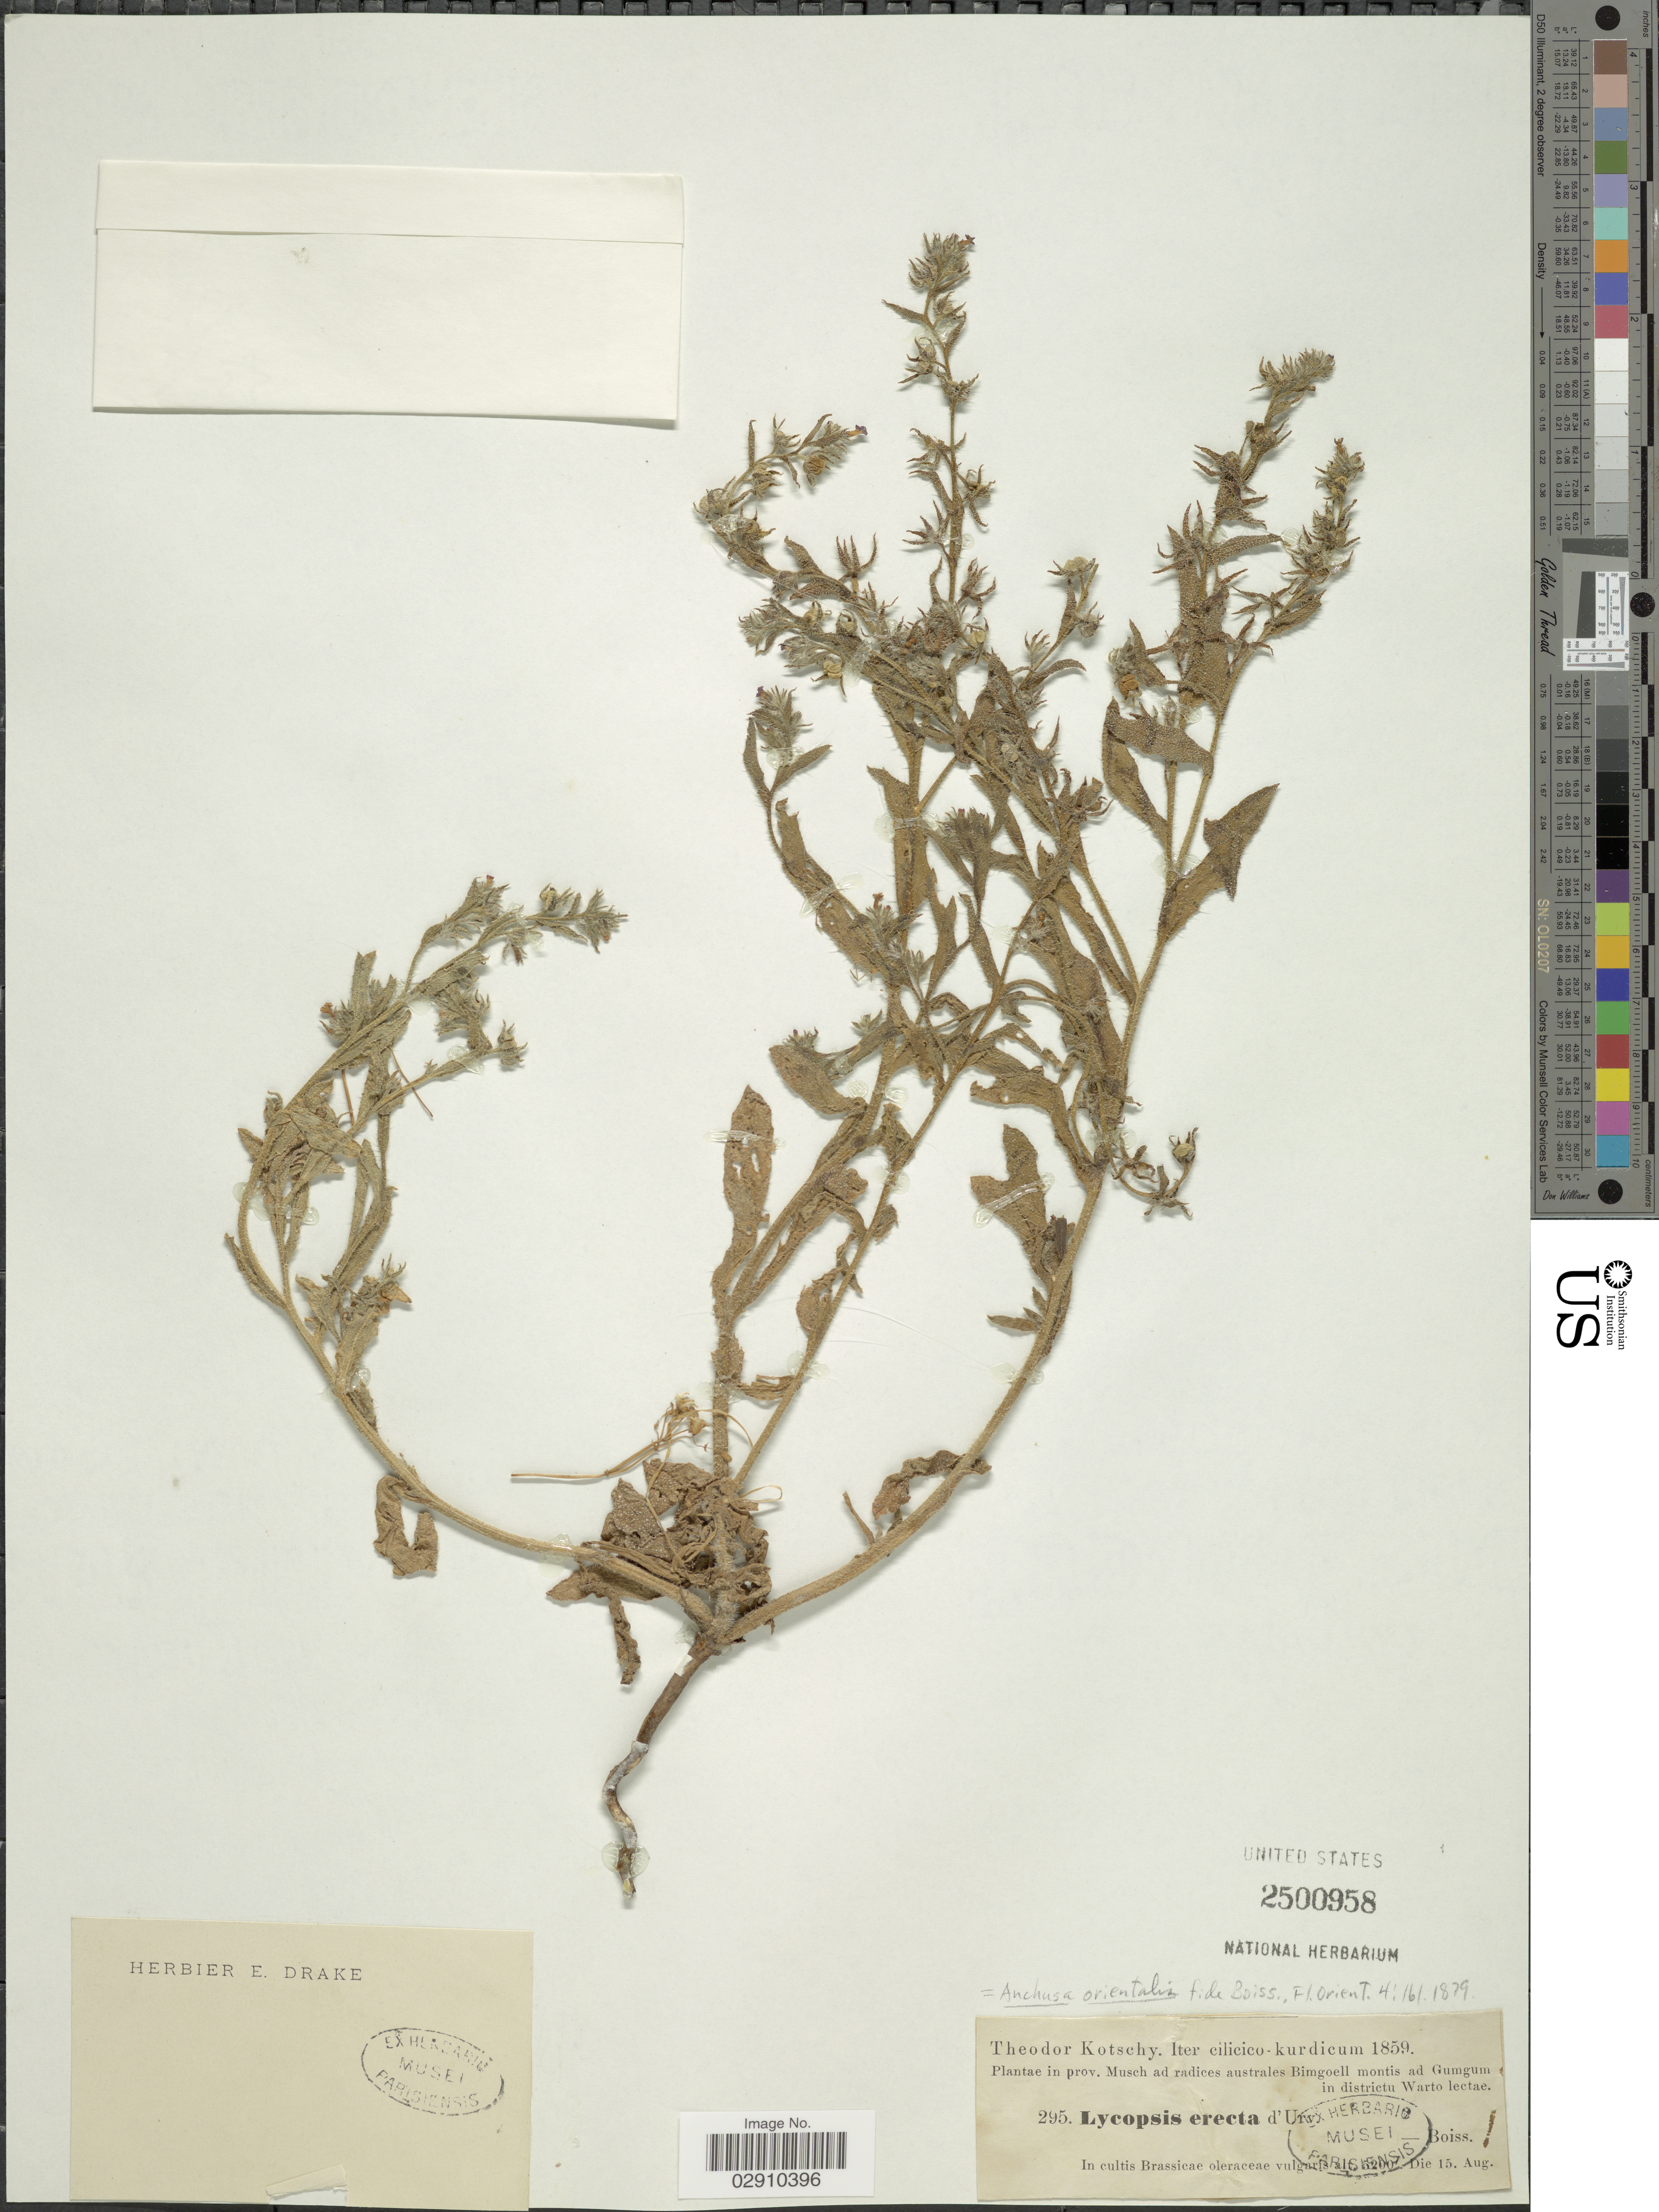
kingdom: Plantae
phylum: Tracheophyta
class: Magnoliopsida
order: Boraginales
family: Boraginaceae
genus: Anchusa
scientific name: Anchusa orientalis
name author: L.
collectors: K. G. Kotschy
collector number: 295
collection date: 1859-08-15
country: Turkey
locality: Cilicico-kurdicum, in prov. Musch ad radices austrles Bimgoell montis ad Gumgum in districtu Warto lectae. In cultis Brassicae oleraceau vulgaris.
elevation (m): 1585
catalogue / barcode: US 2500958